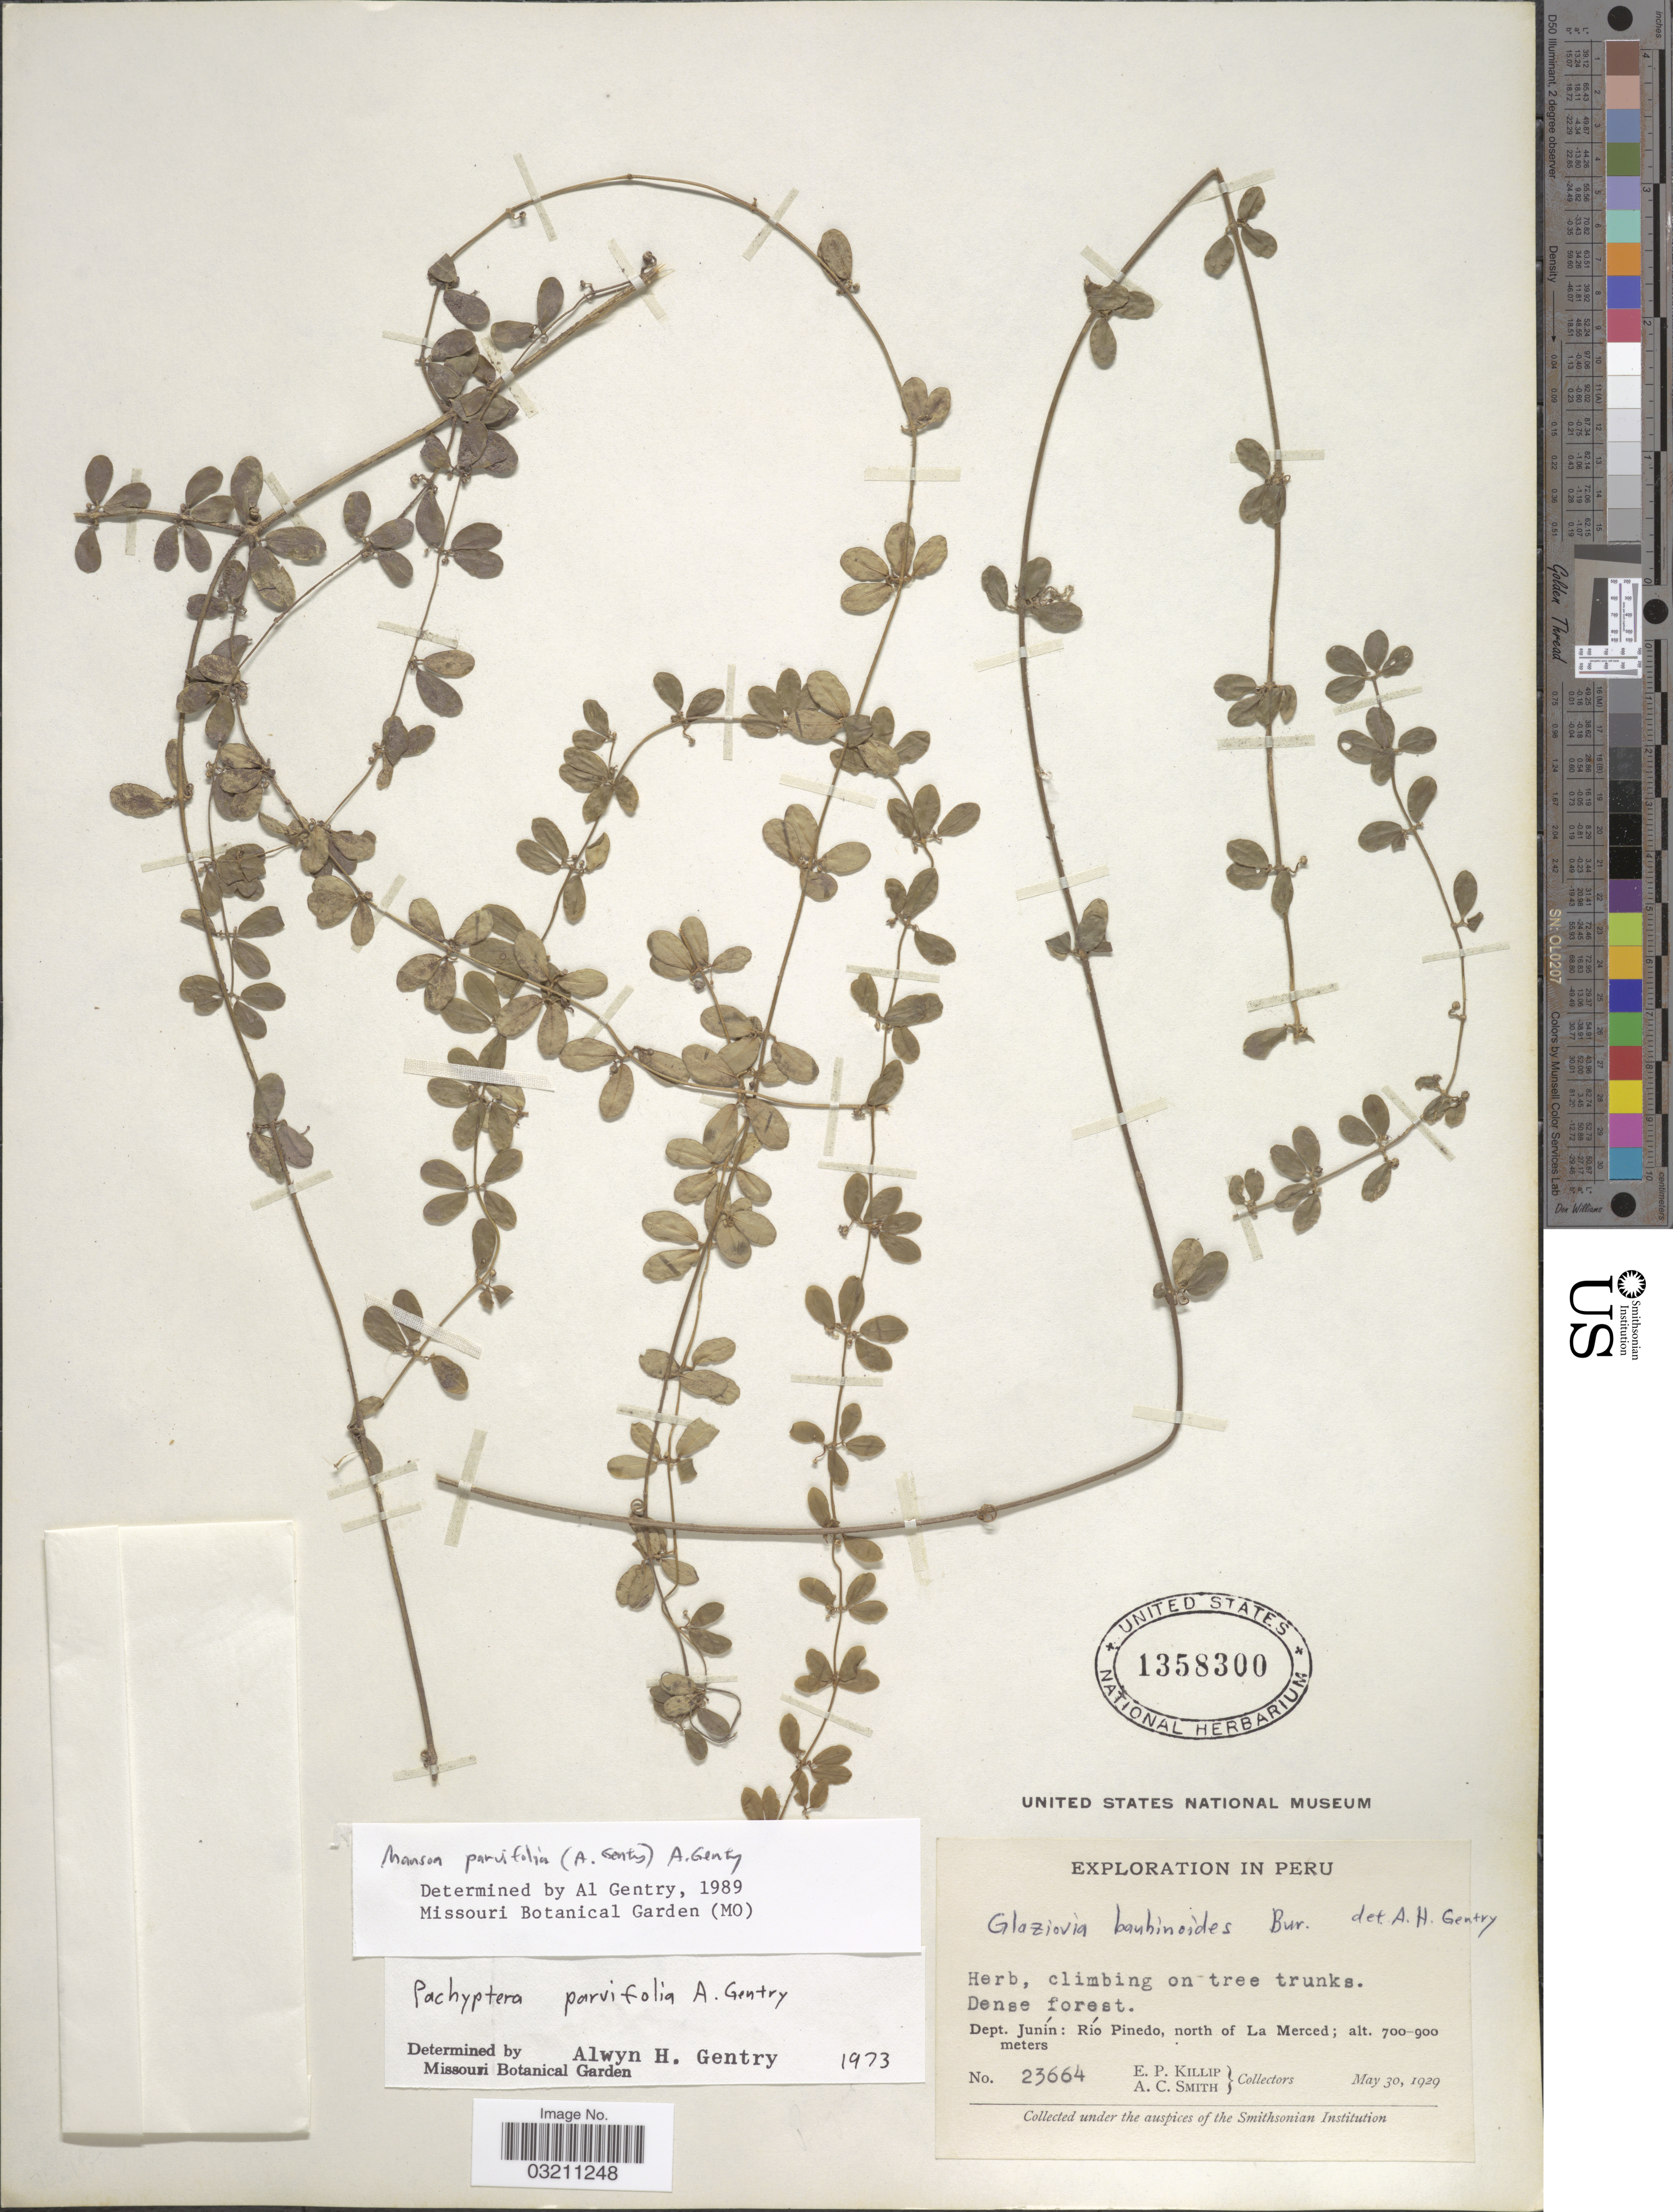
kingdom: Plantae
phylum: Tracheophyta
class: Magnoliopsida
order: Lamiales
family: Bignoniaceae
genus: Mansoa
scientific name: Mansoa parvifolia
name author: (A.H. Gentry) A.H. Gentry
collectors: E. P. Killip & A. C. Smith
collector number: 23664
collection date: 1929-05-30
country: Peru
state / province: Junín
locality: Dept. Junín: Río Pinedo, north of La Merced.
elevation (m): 700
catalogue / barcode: US 1358300